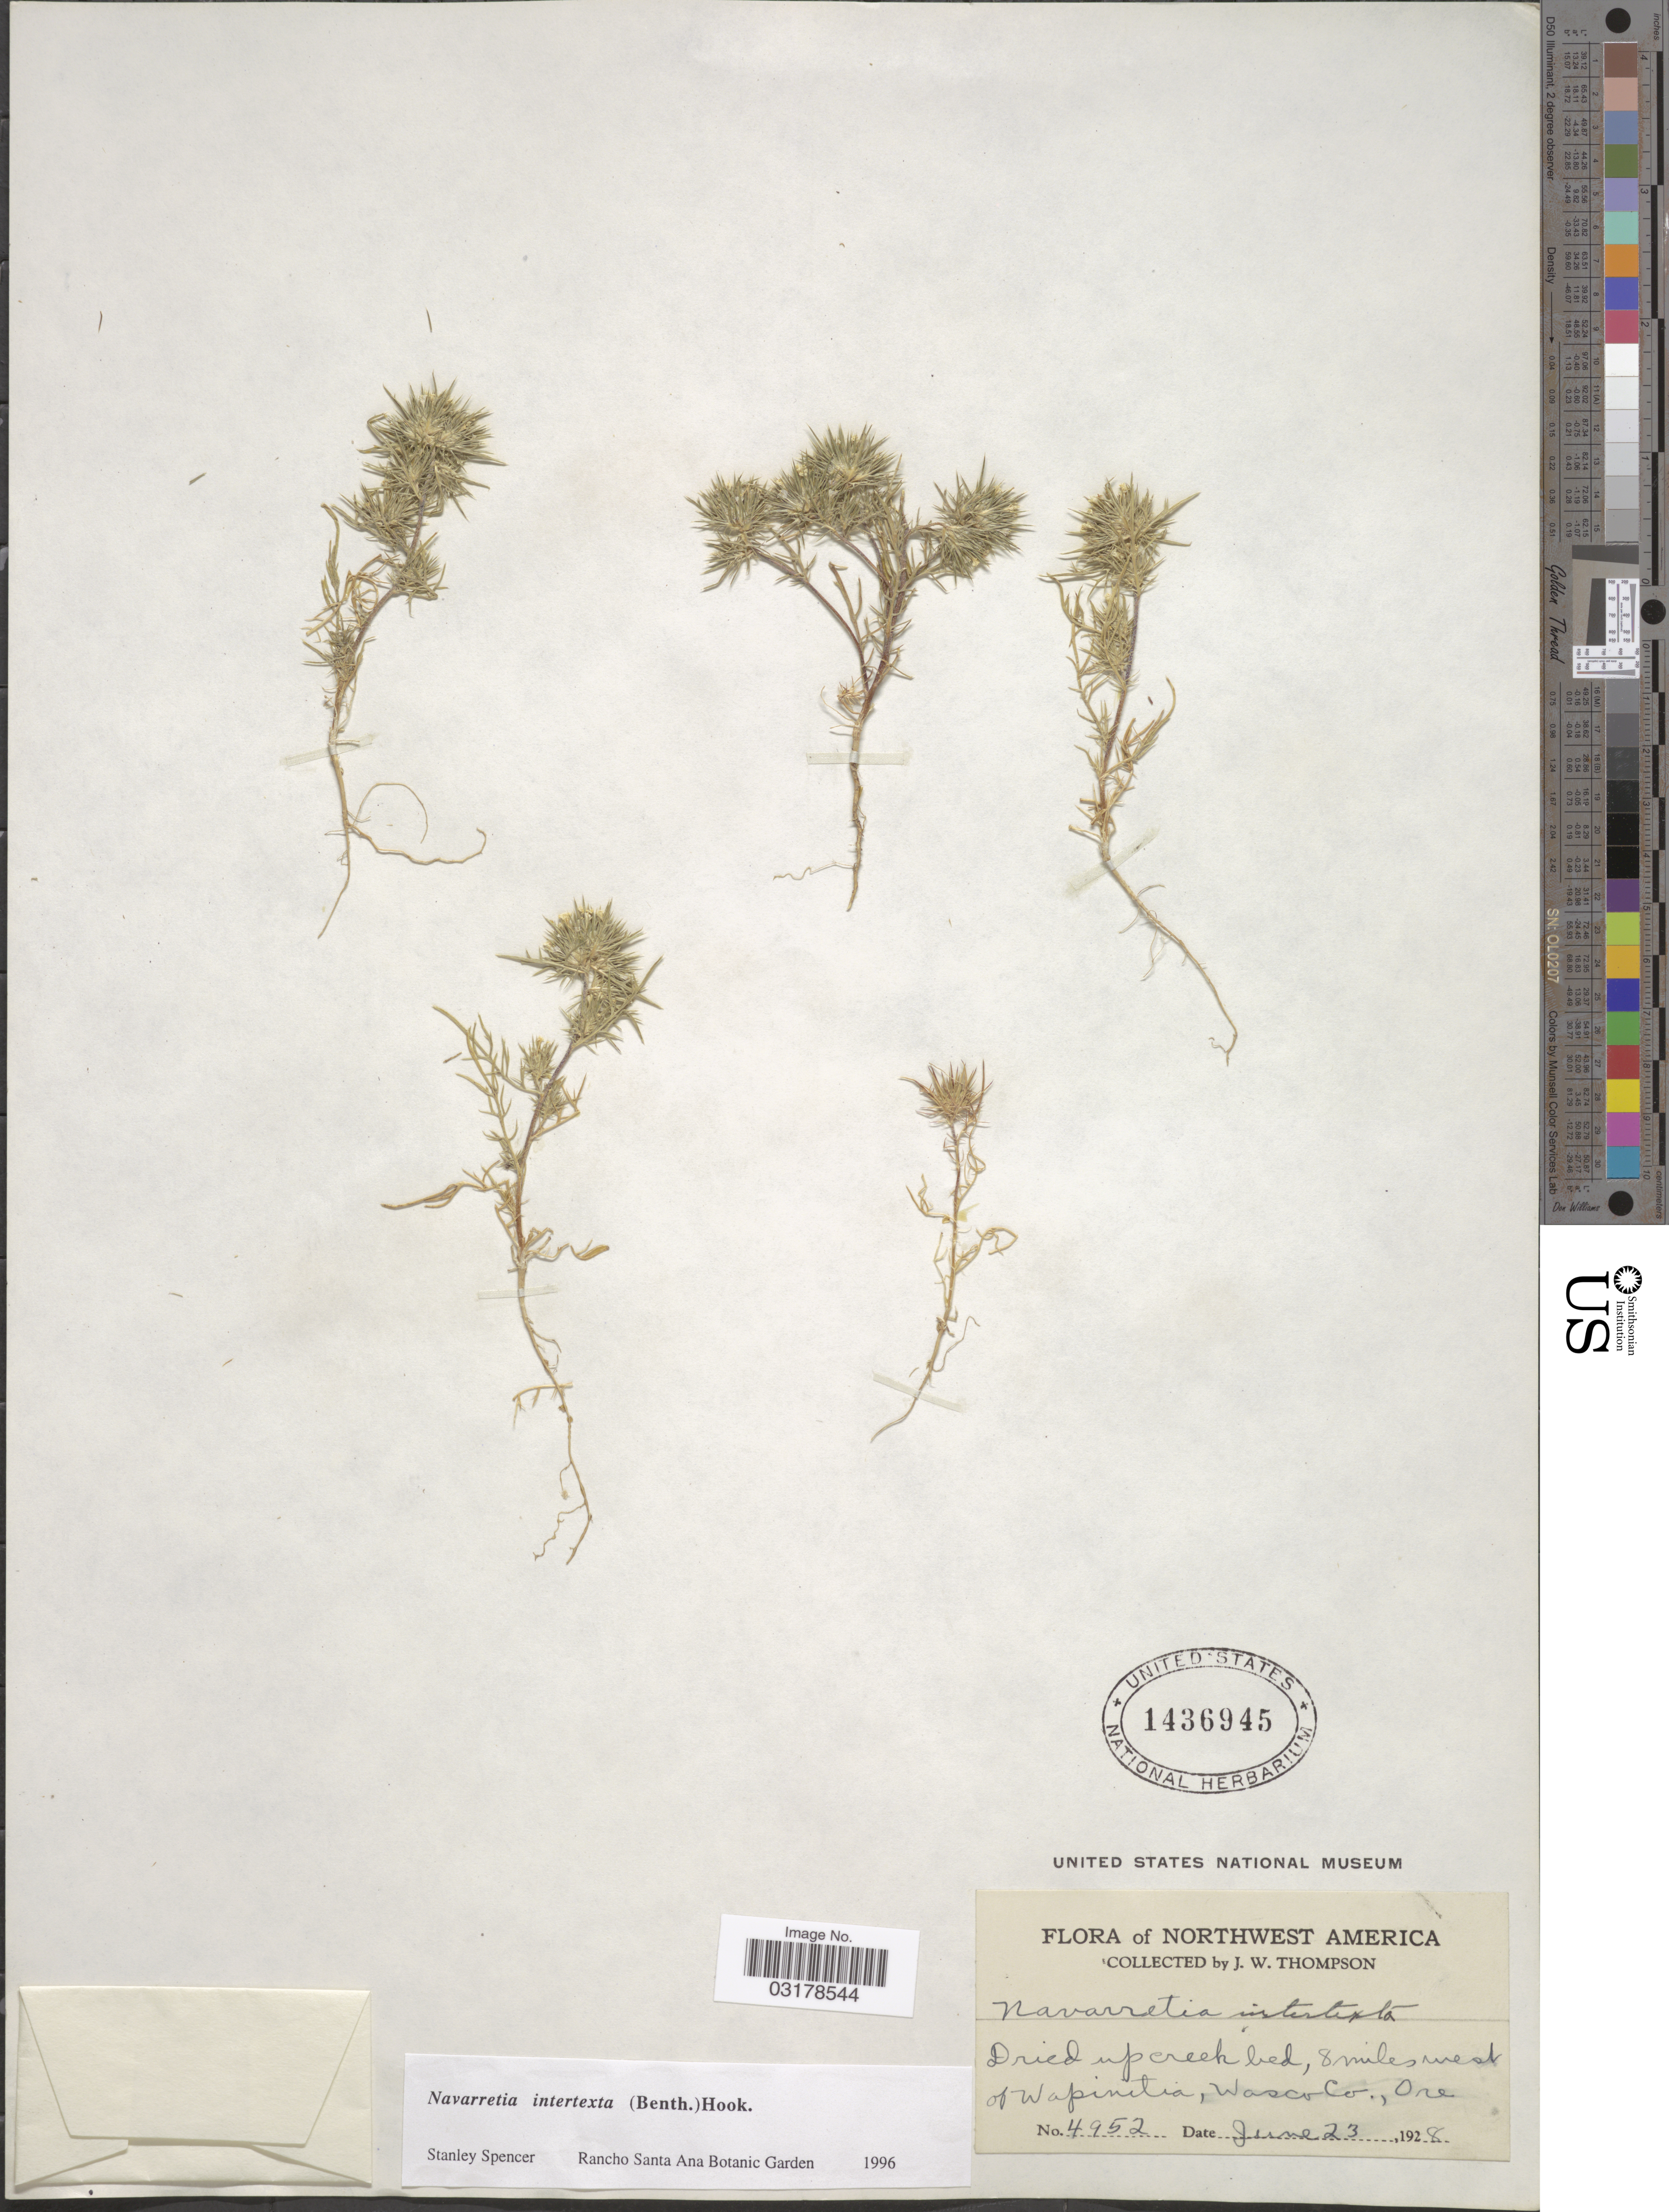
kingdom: Plantae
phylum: Tracheophyta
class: Magnoliopsida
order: Ericales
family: Polemoniaceae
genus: Navarretia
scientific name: Navarretia intertexta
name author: (Benth.) Hook.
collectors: J. Thompson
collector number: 4952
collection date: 1928-06-23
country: United States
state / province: Oregon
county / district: Wasco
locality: Northwest America. 8 miles west of Wapinitia, Wasco Co., Ore.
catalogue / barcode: US 1436945